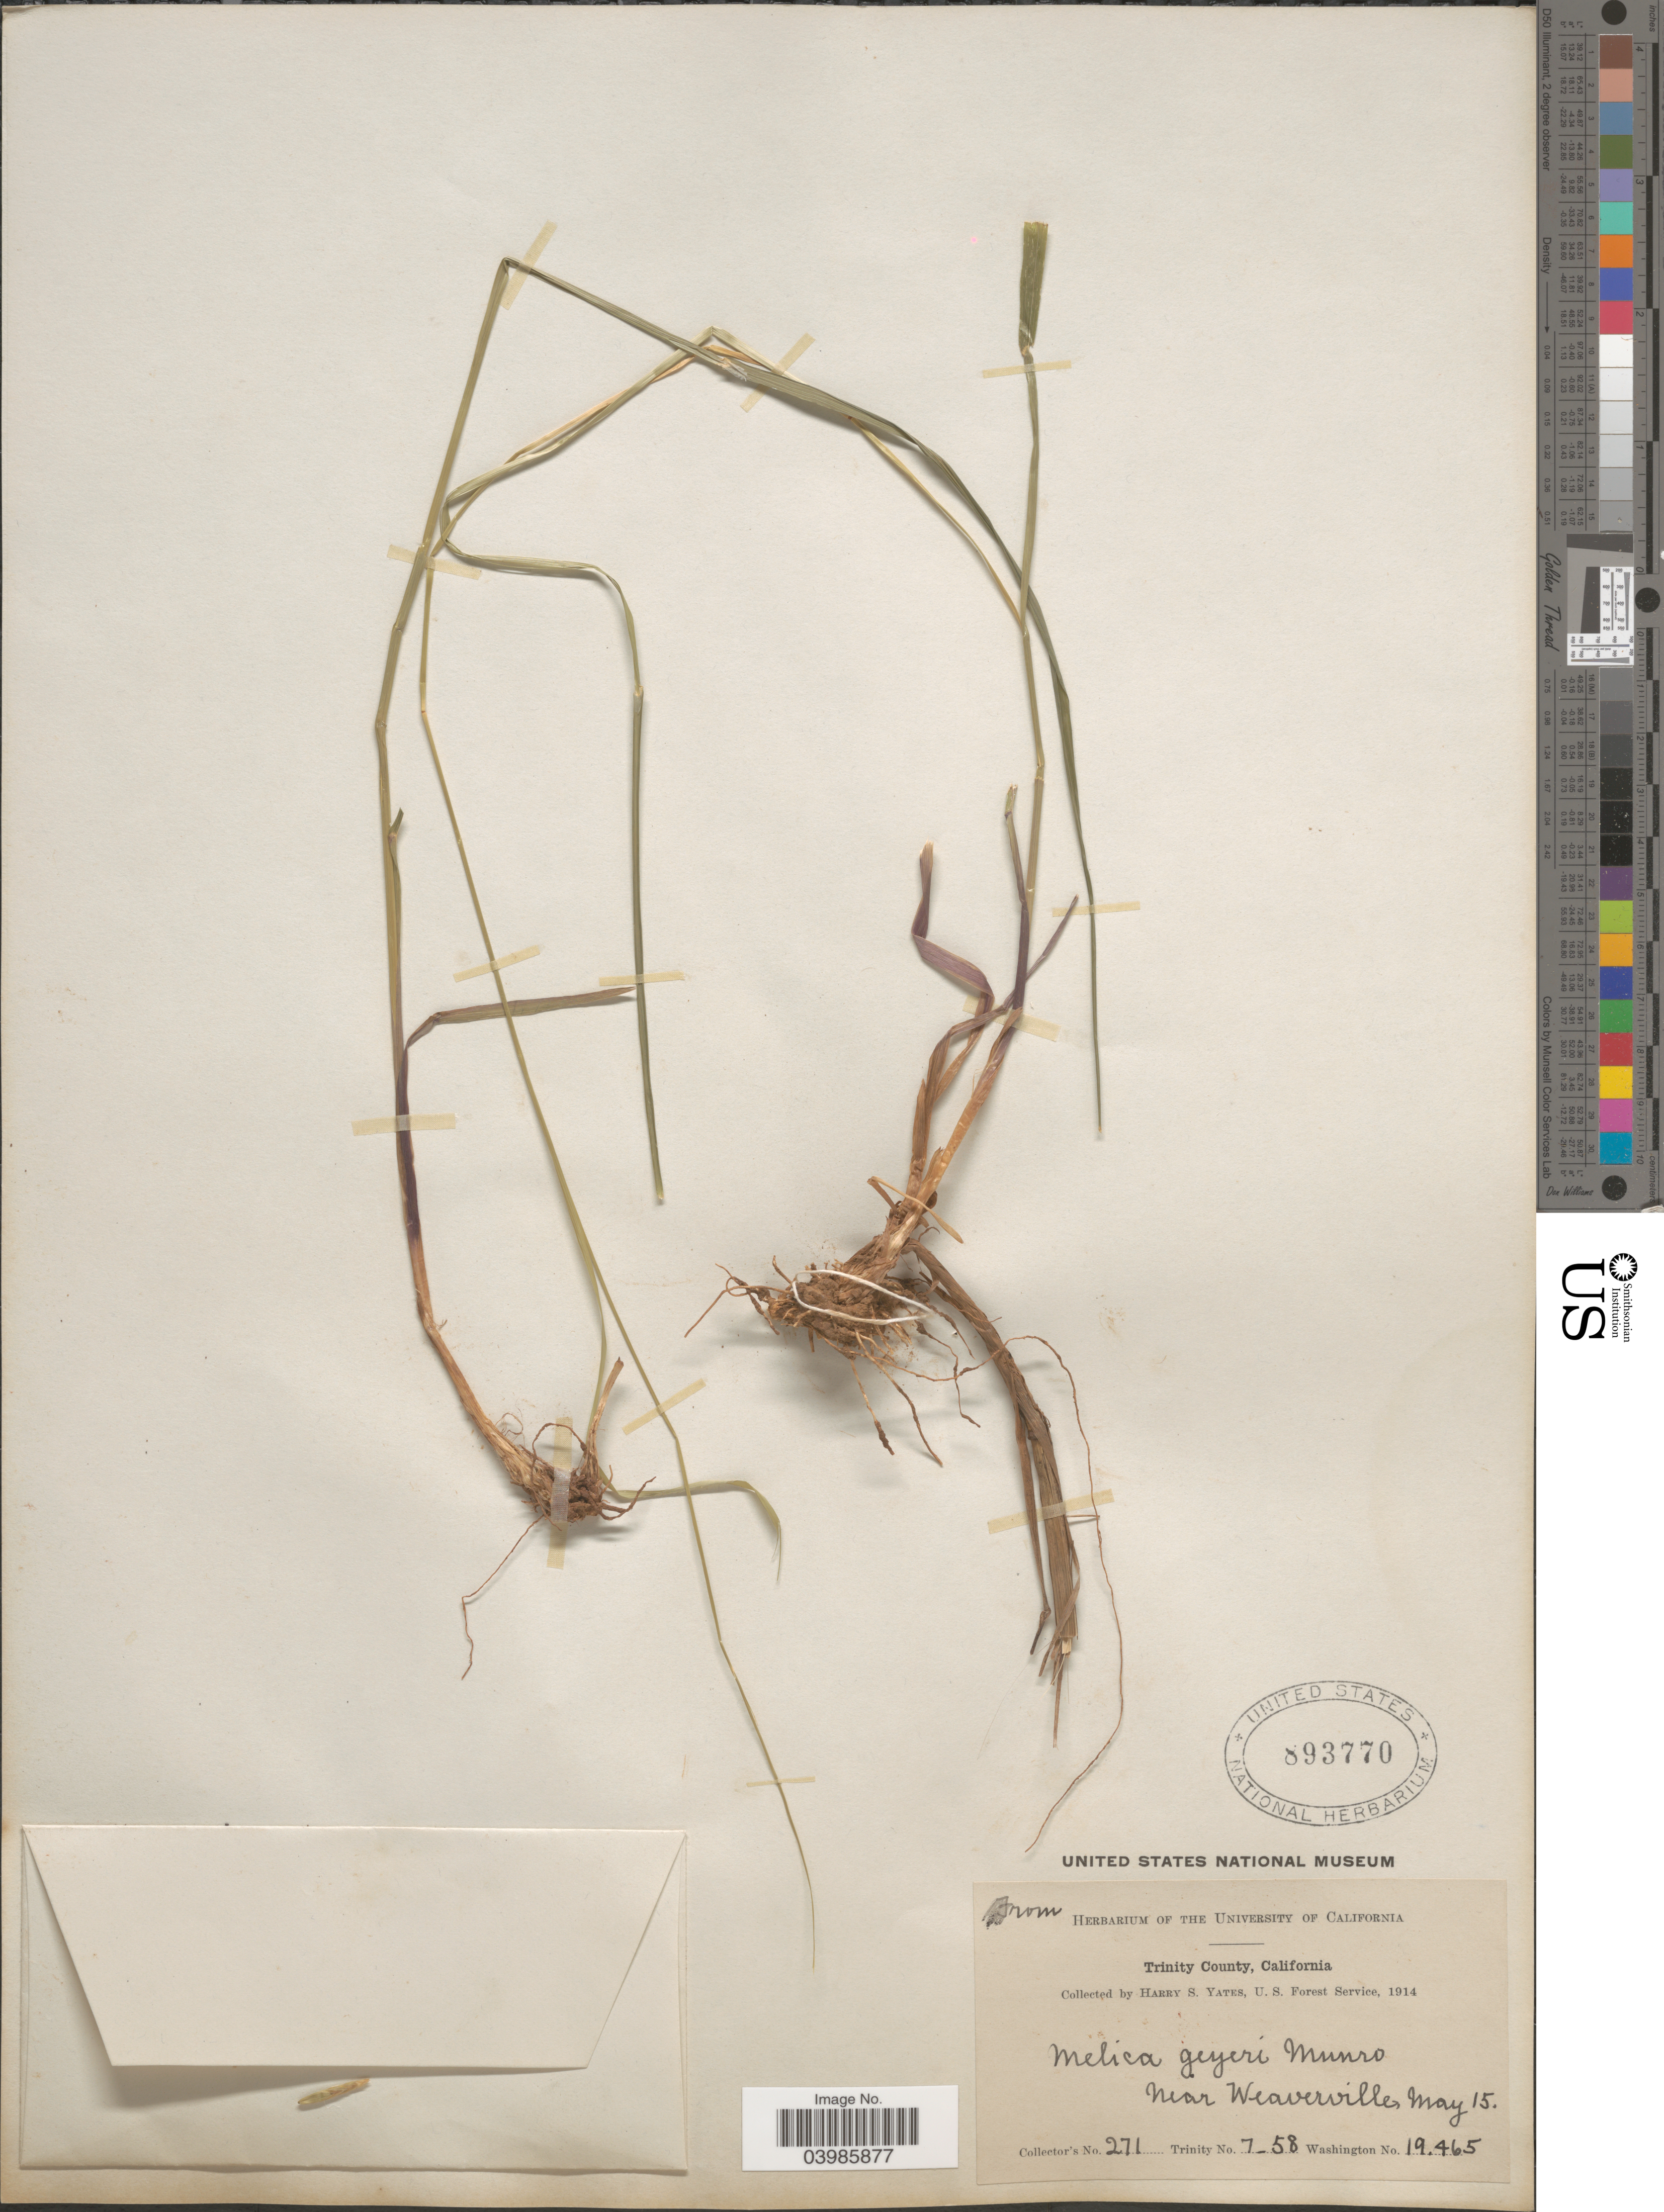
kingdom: Plantae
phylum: Tracheophyta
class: Liliopsida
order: Poales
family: Poaceae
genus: Melica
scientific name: Melica geyeri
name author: Munro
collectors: H. S. Yates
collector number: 271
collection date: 1914-05-15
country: United States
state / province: California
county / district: Trinity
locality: Trinity County. Near Weaverville.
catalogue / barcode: US 893770